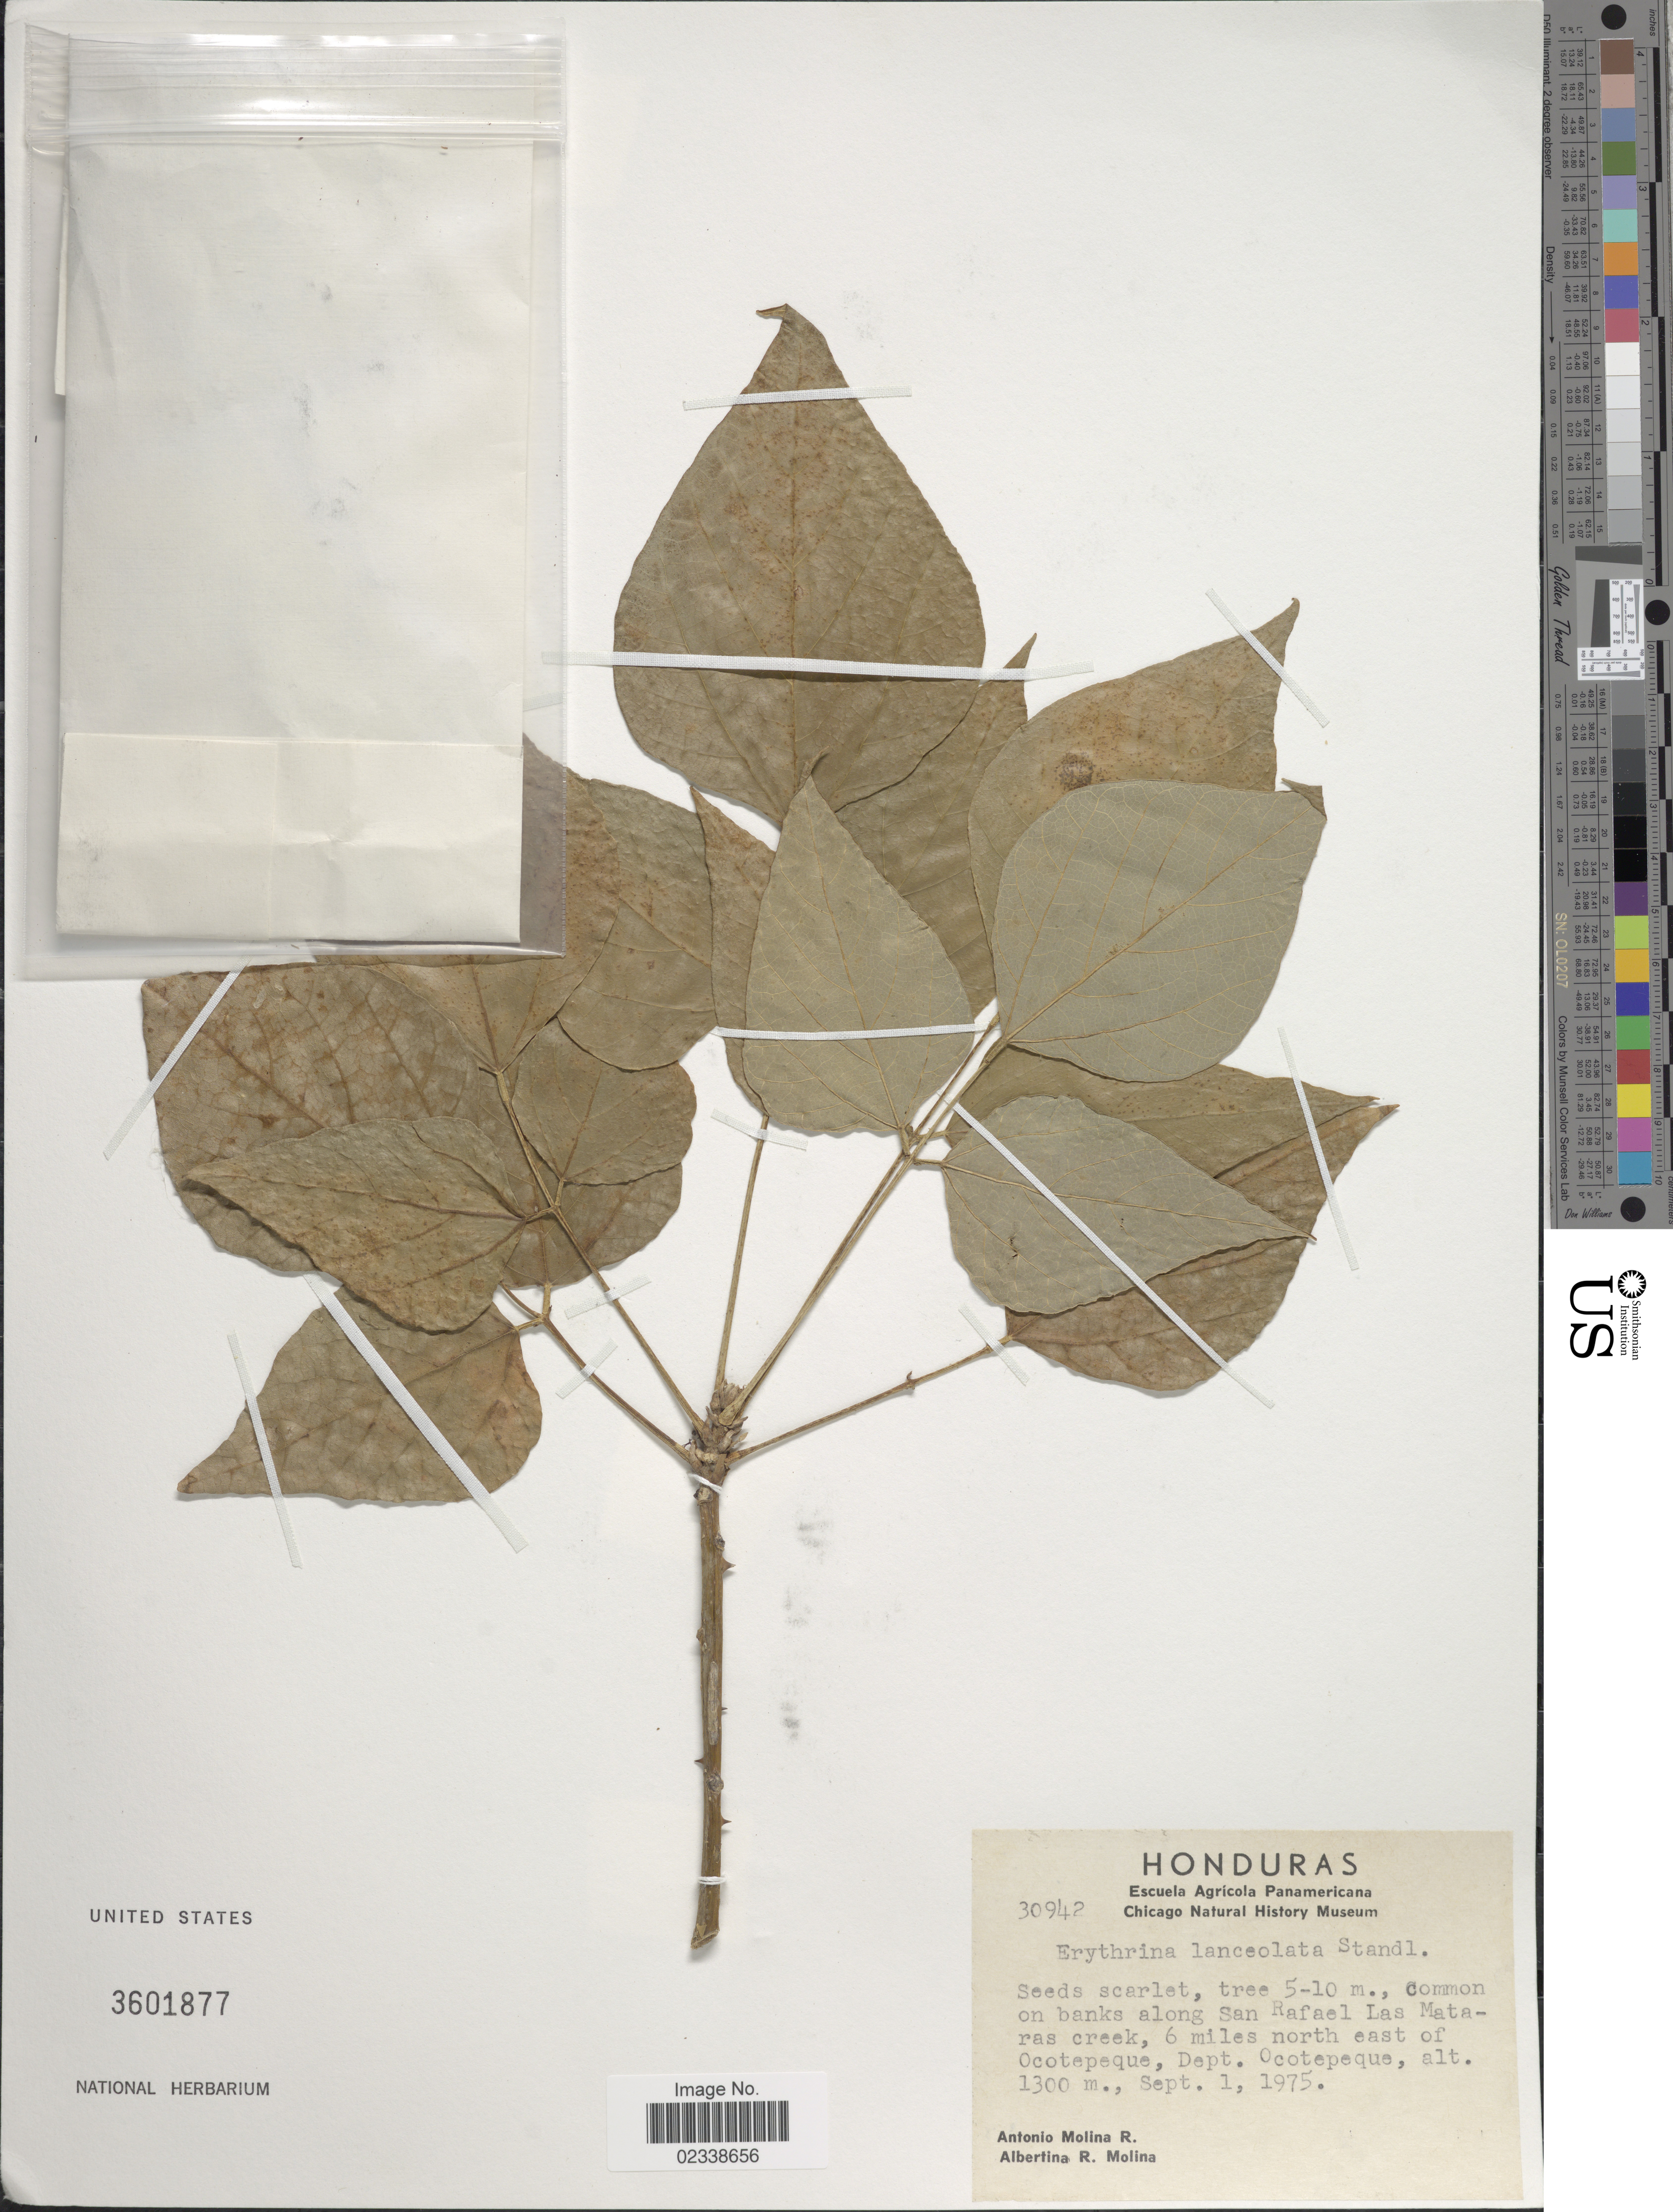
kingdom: Plantae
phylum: Tracheophyta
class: Magnoliopsida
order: Fabales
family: Fabaceae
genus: Erythrina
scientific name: Erythrina lanceolata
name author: Standl.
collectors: A. Molina R. & A. R. Molina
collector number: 30942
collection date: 1975-09-01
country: Honduras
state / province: Ocotepeque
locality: along San Rafael Las Mataras creek, 6 miles north east of Ocotepeque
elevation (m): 1300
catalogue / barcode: US 3601877